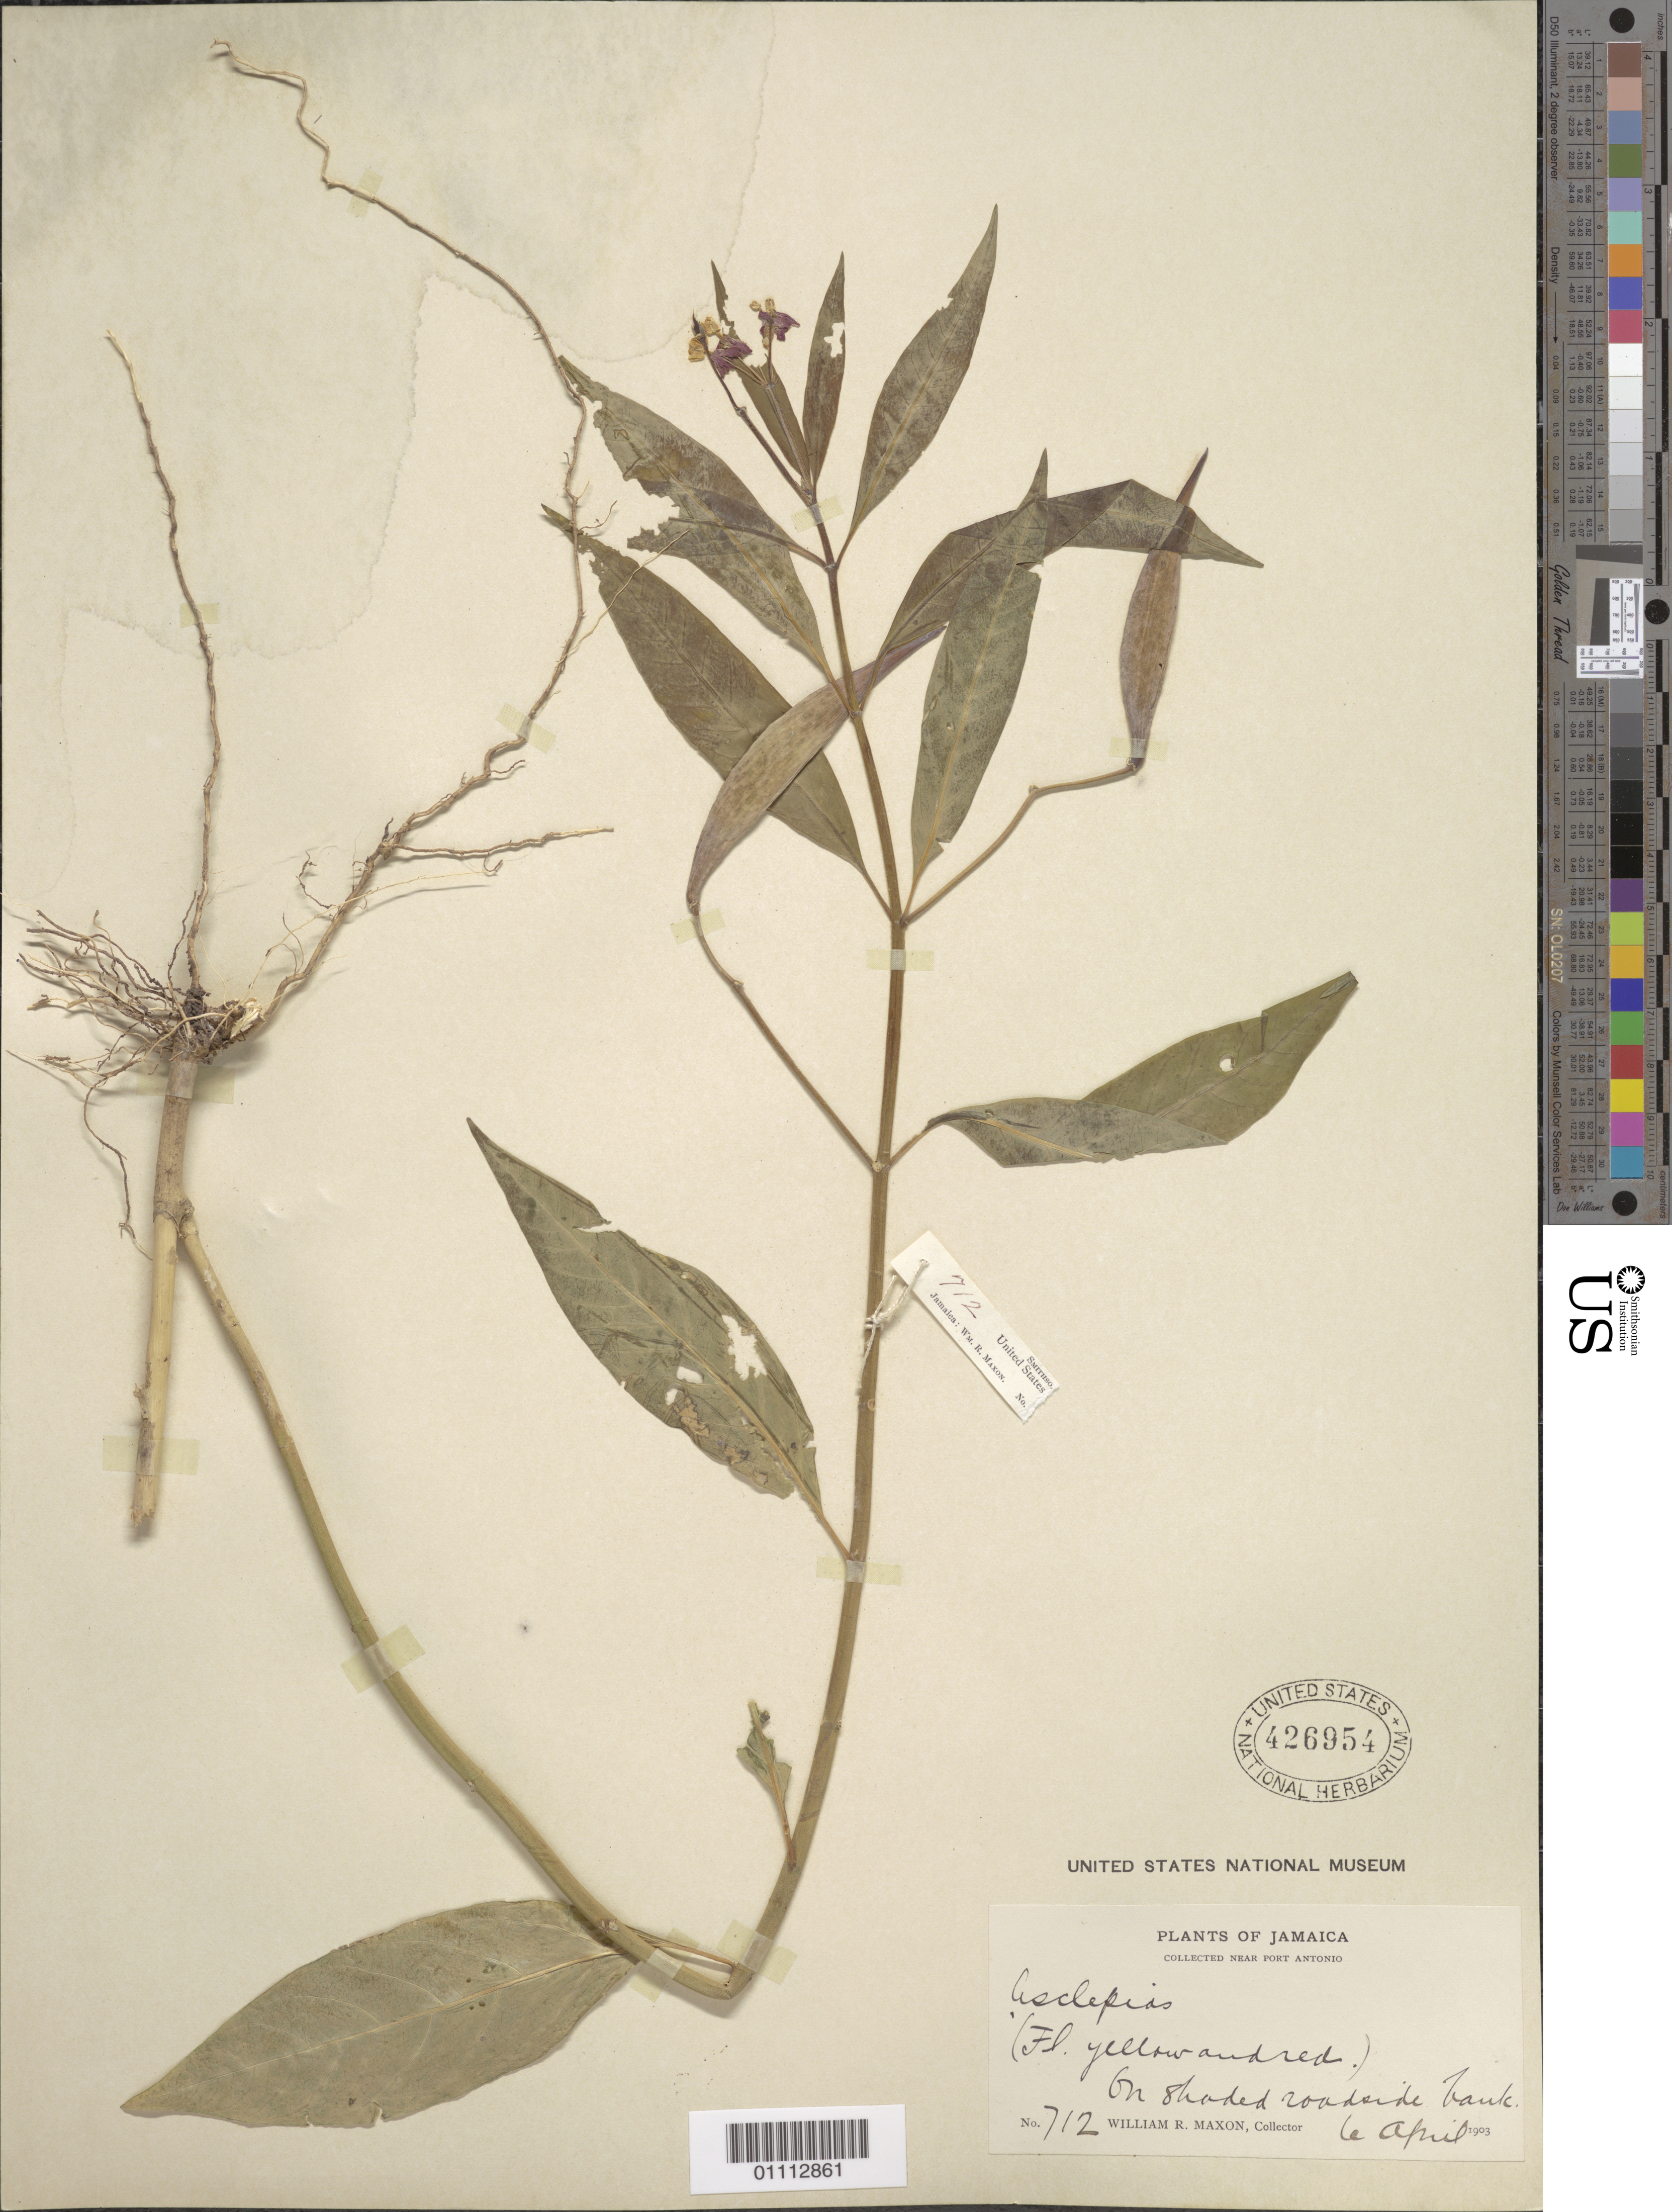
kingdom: Plantae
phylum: Tracheophyta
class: Magnoliopsida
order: Gentianales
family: Apocynaceae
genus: Asclepias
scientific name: Asclepias curassavica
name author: L.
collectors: W. R. Maxon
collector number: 712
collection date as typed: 06 Apr 1903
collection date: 1903-04-06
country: Jamaica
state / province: Portland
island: Jamaica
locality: Collected near Port Antonio. On shaded roadside bank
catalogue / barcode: US 426954